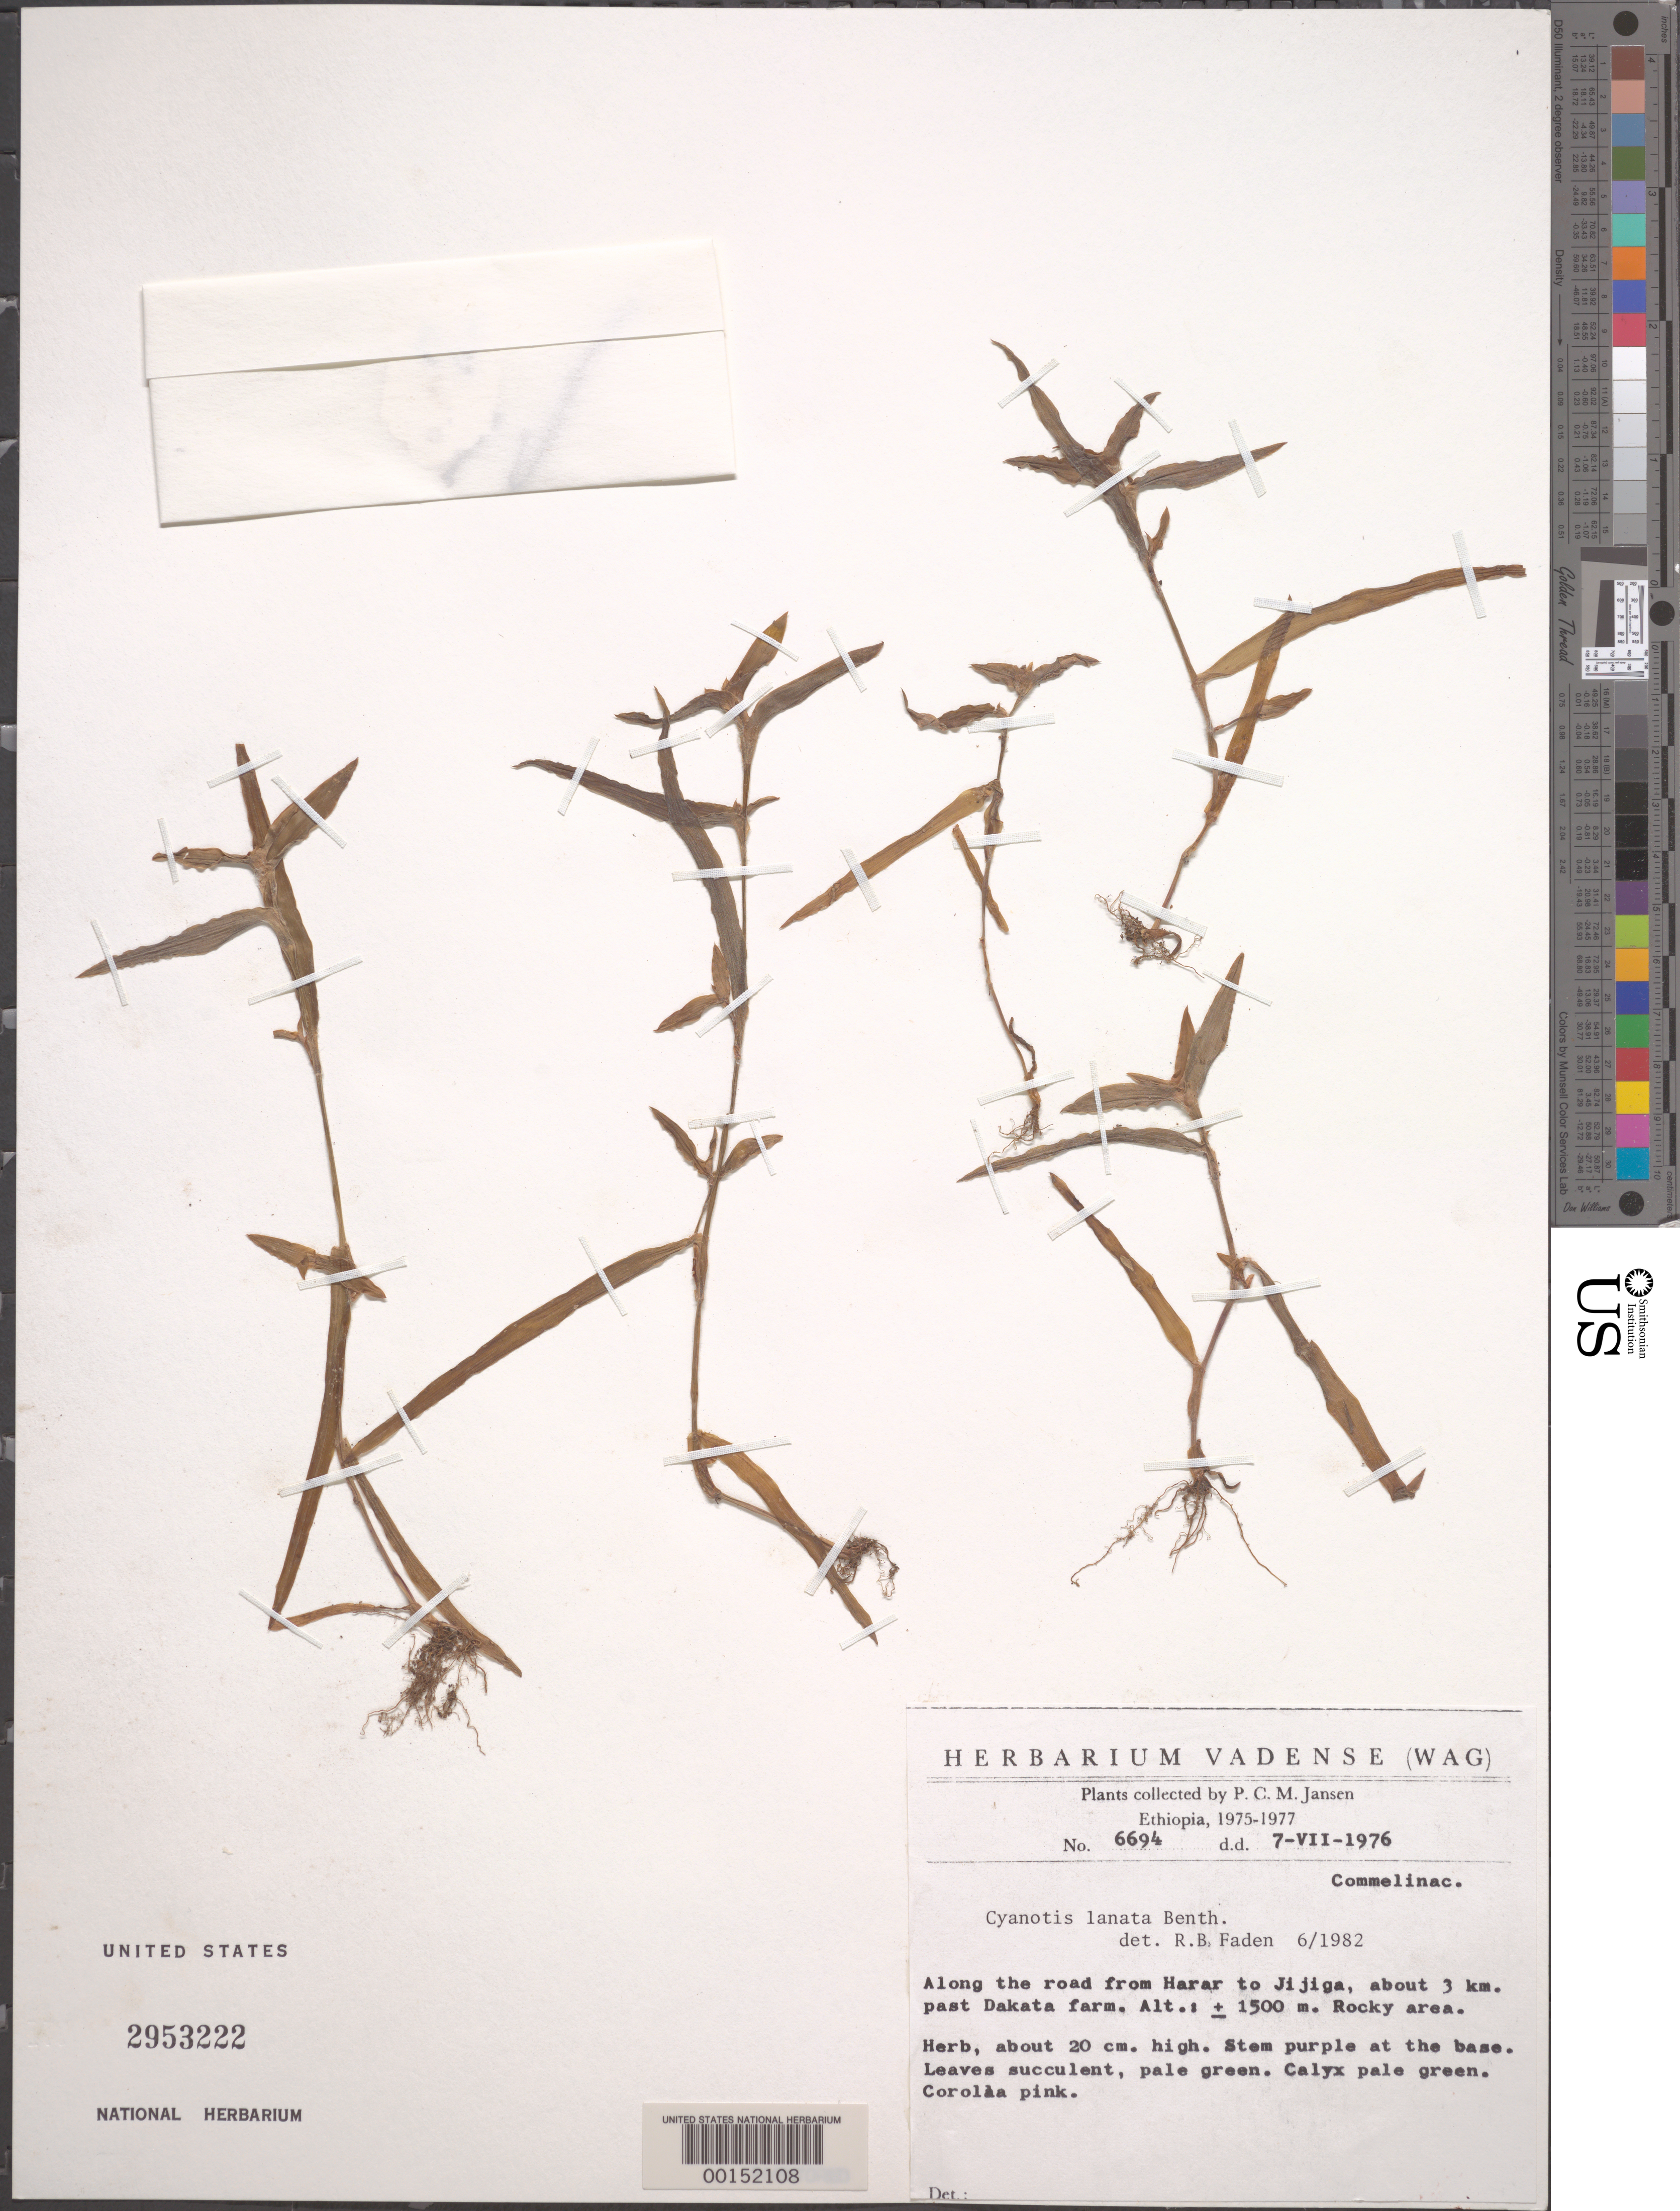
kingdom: Plantae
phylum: Tracheophyta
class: Liliopsida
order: Commelinales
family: Commelinaceae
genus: Cyanotis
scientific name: Cyanotis lanata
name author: Benth.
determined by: Faden, Robert B., (US), Smithsonian Institution - National Museum of Natural History (UNITED STATES)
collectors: P. Jansen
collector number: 6694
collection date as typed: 07 Jul 1976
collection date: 1976-07-07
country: Ethiopia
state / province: Harari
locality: Road from harrar to jijiga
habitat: Rocky area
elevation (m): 1500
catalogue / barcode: US 2953222